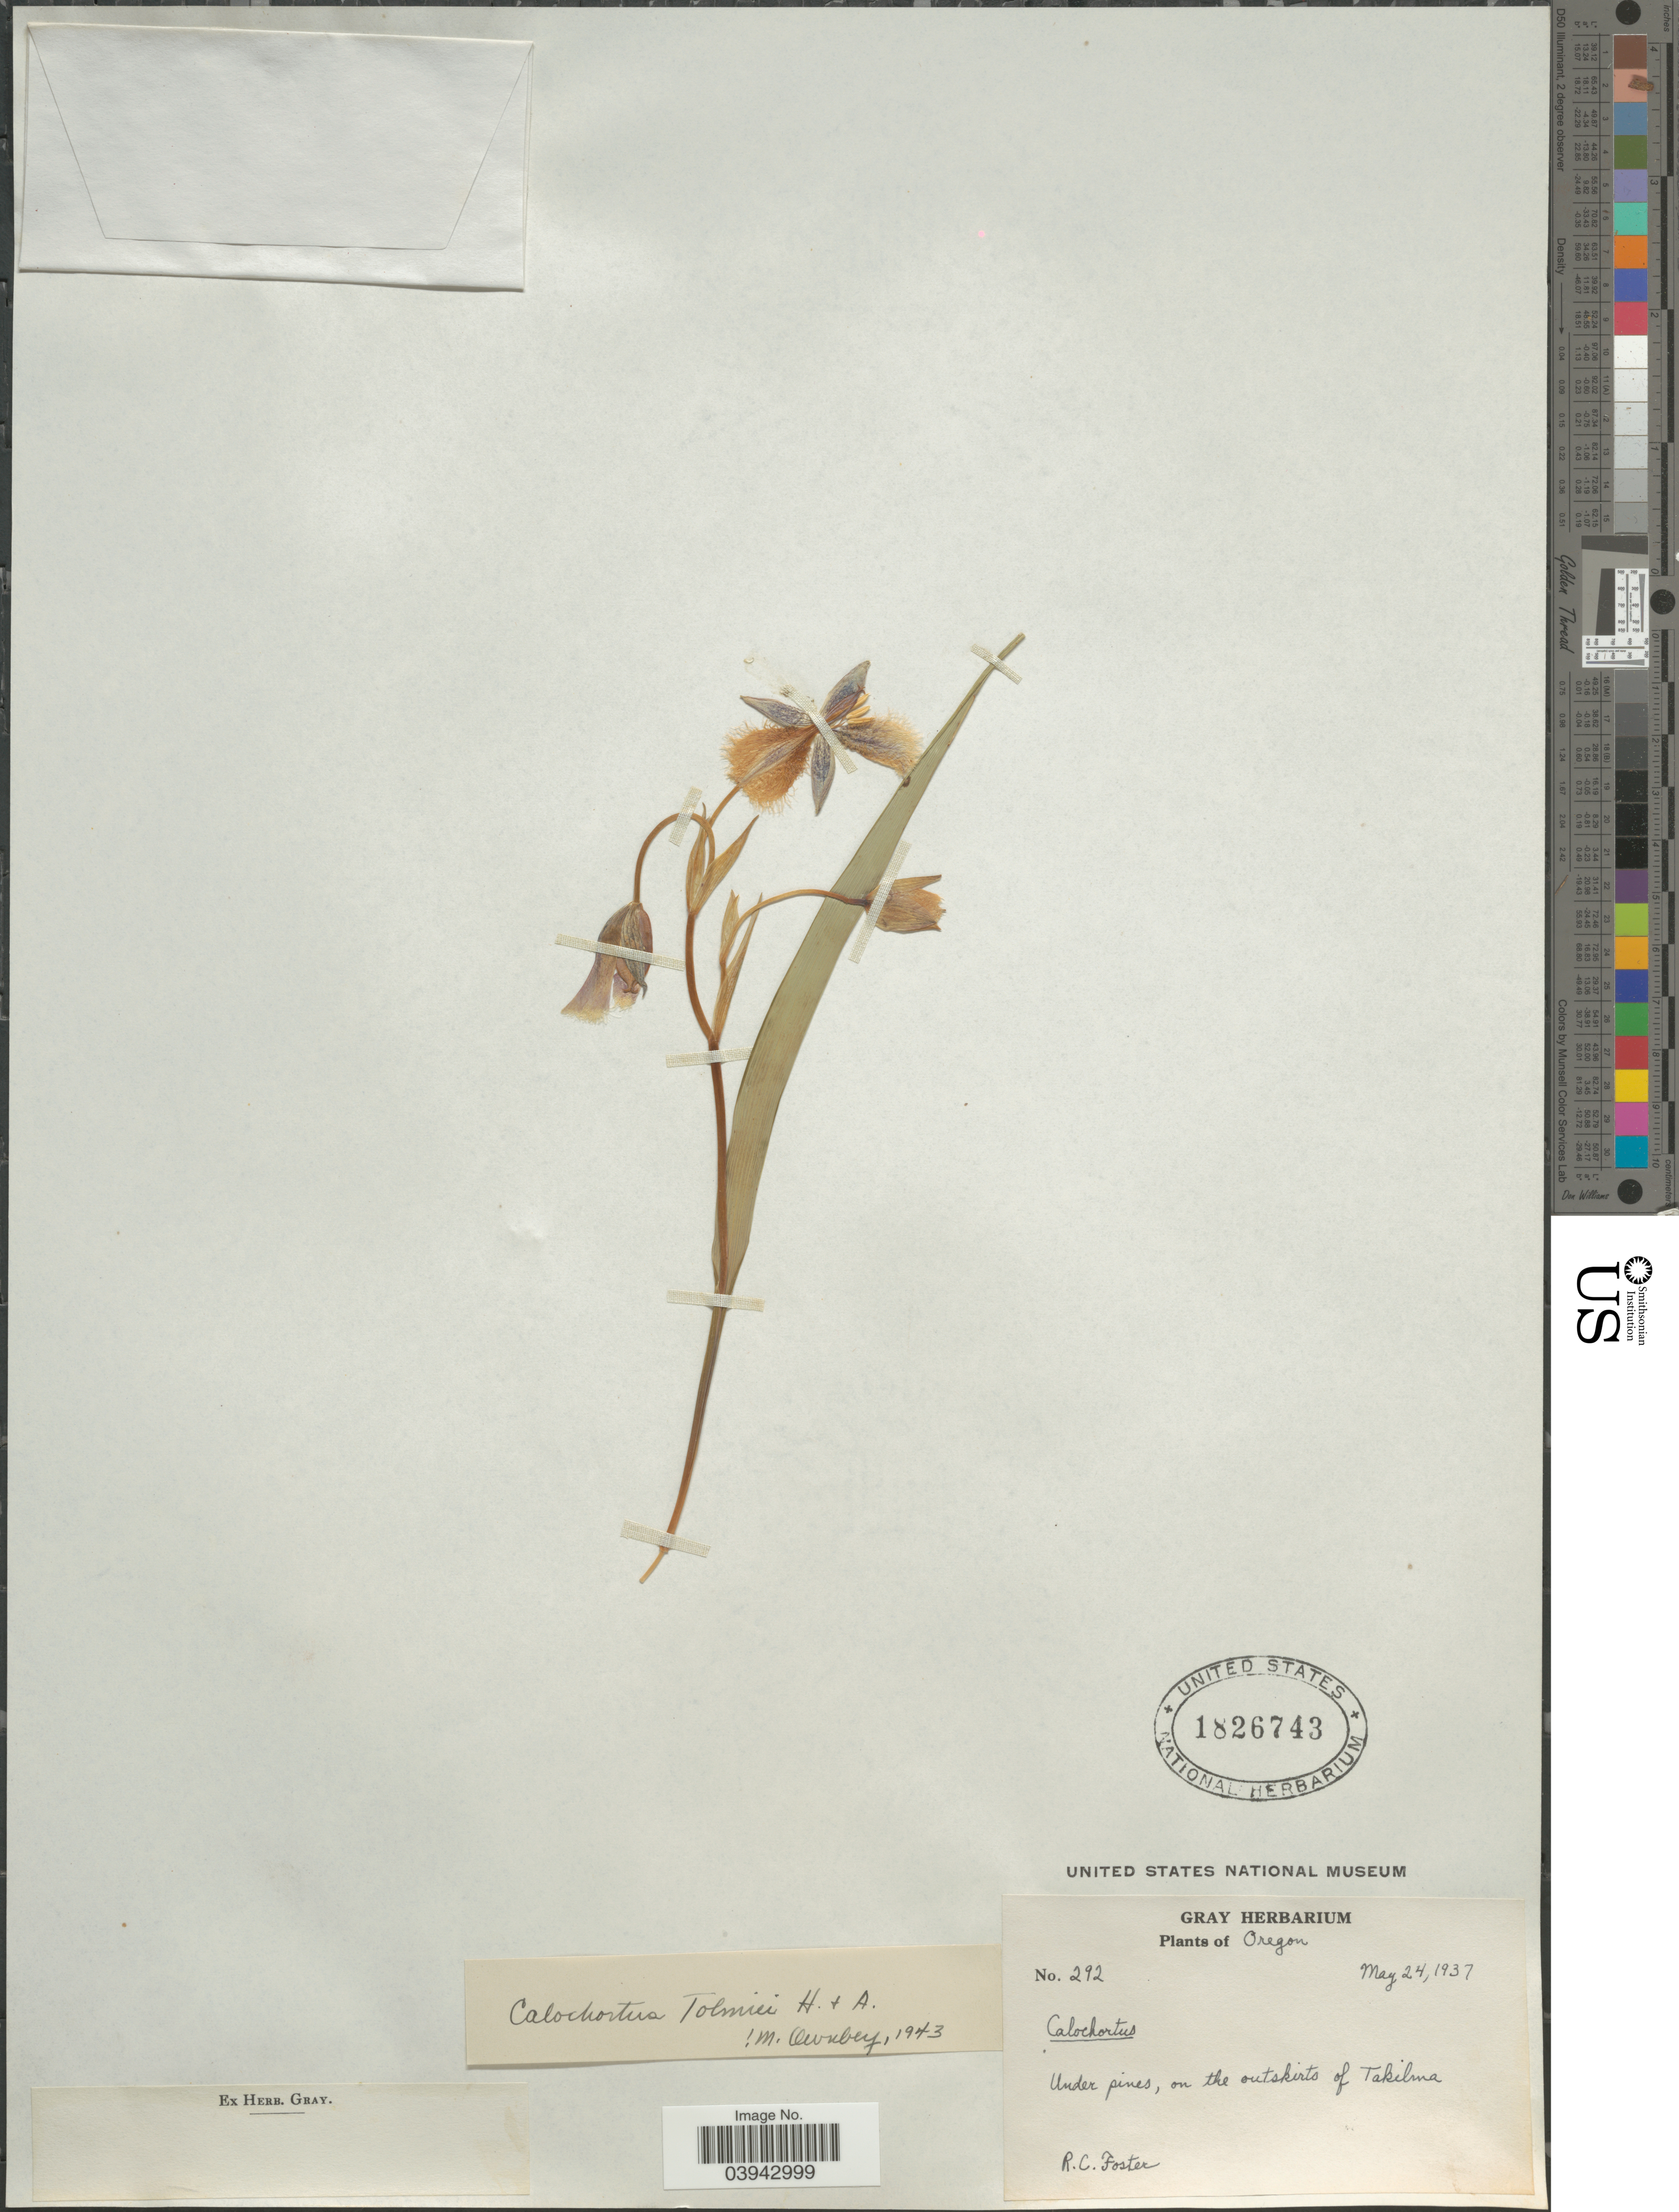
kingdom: Plantae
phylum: Tracheophyta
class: Liliopsida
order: Liliales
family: Liliaceae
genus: Calochortus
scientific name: Calochortus tolmiei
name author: Hook. & Arn.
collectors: R. C. Foster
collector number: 292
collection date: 1937-05-24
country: United States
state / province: Oregon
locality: On the outskirts of Takilma.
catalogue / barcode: US 1826743